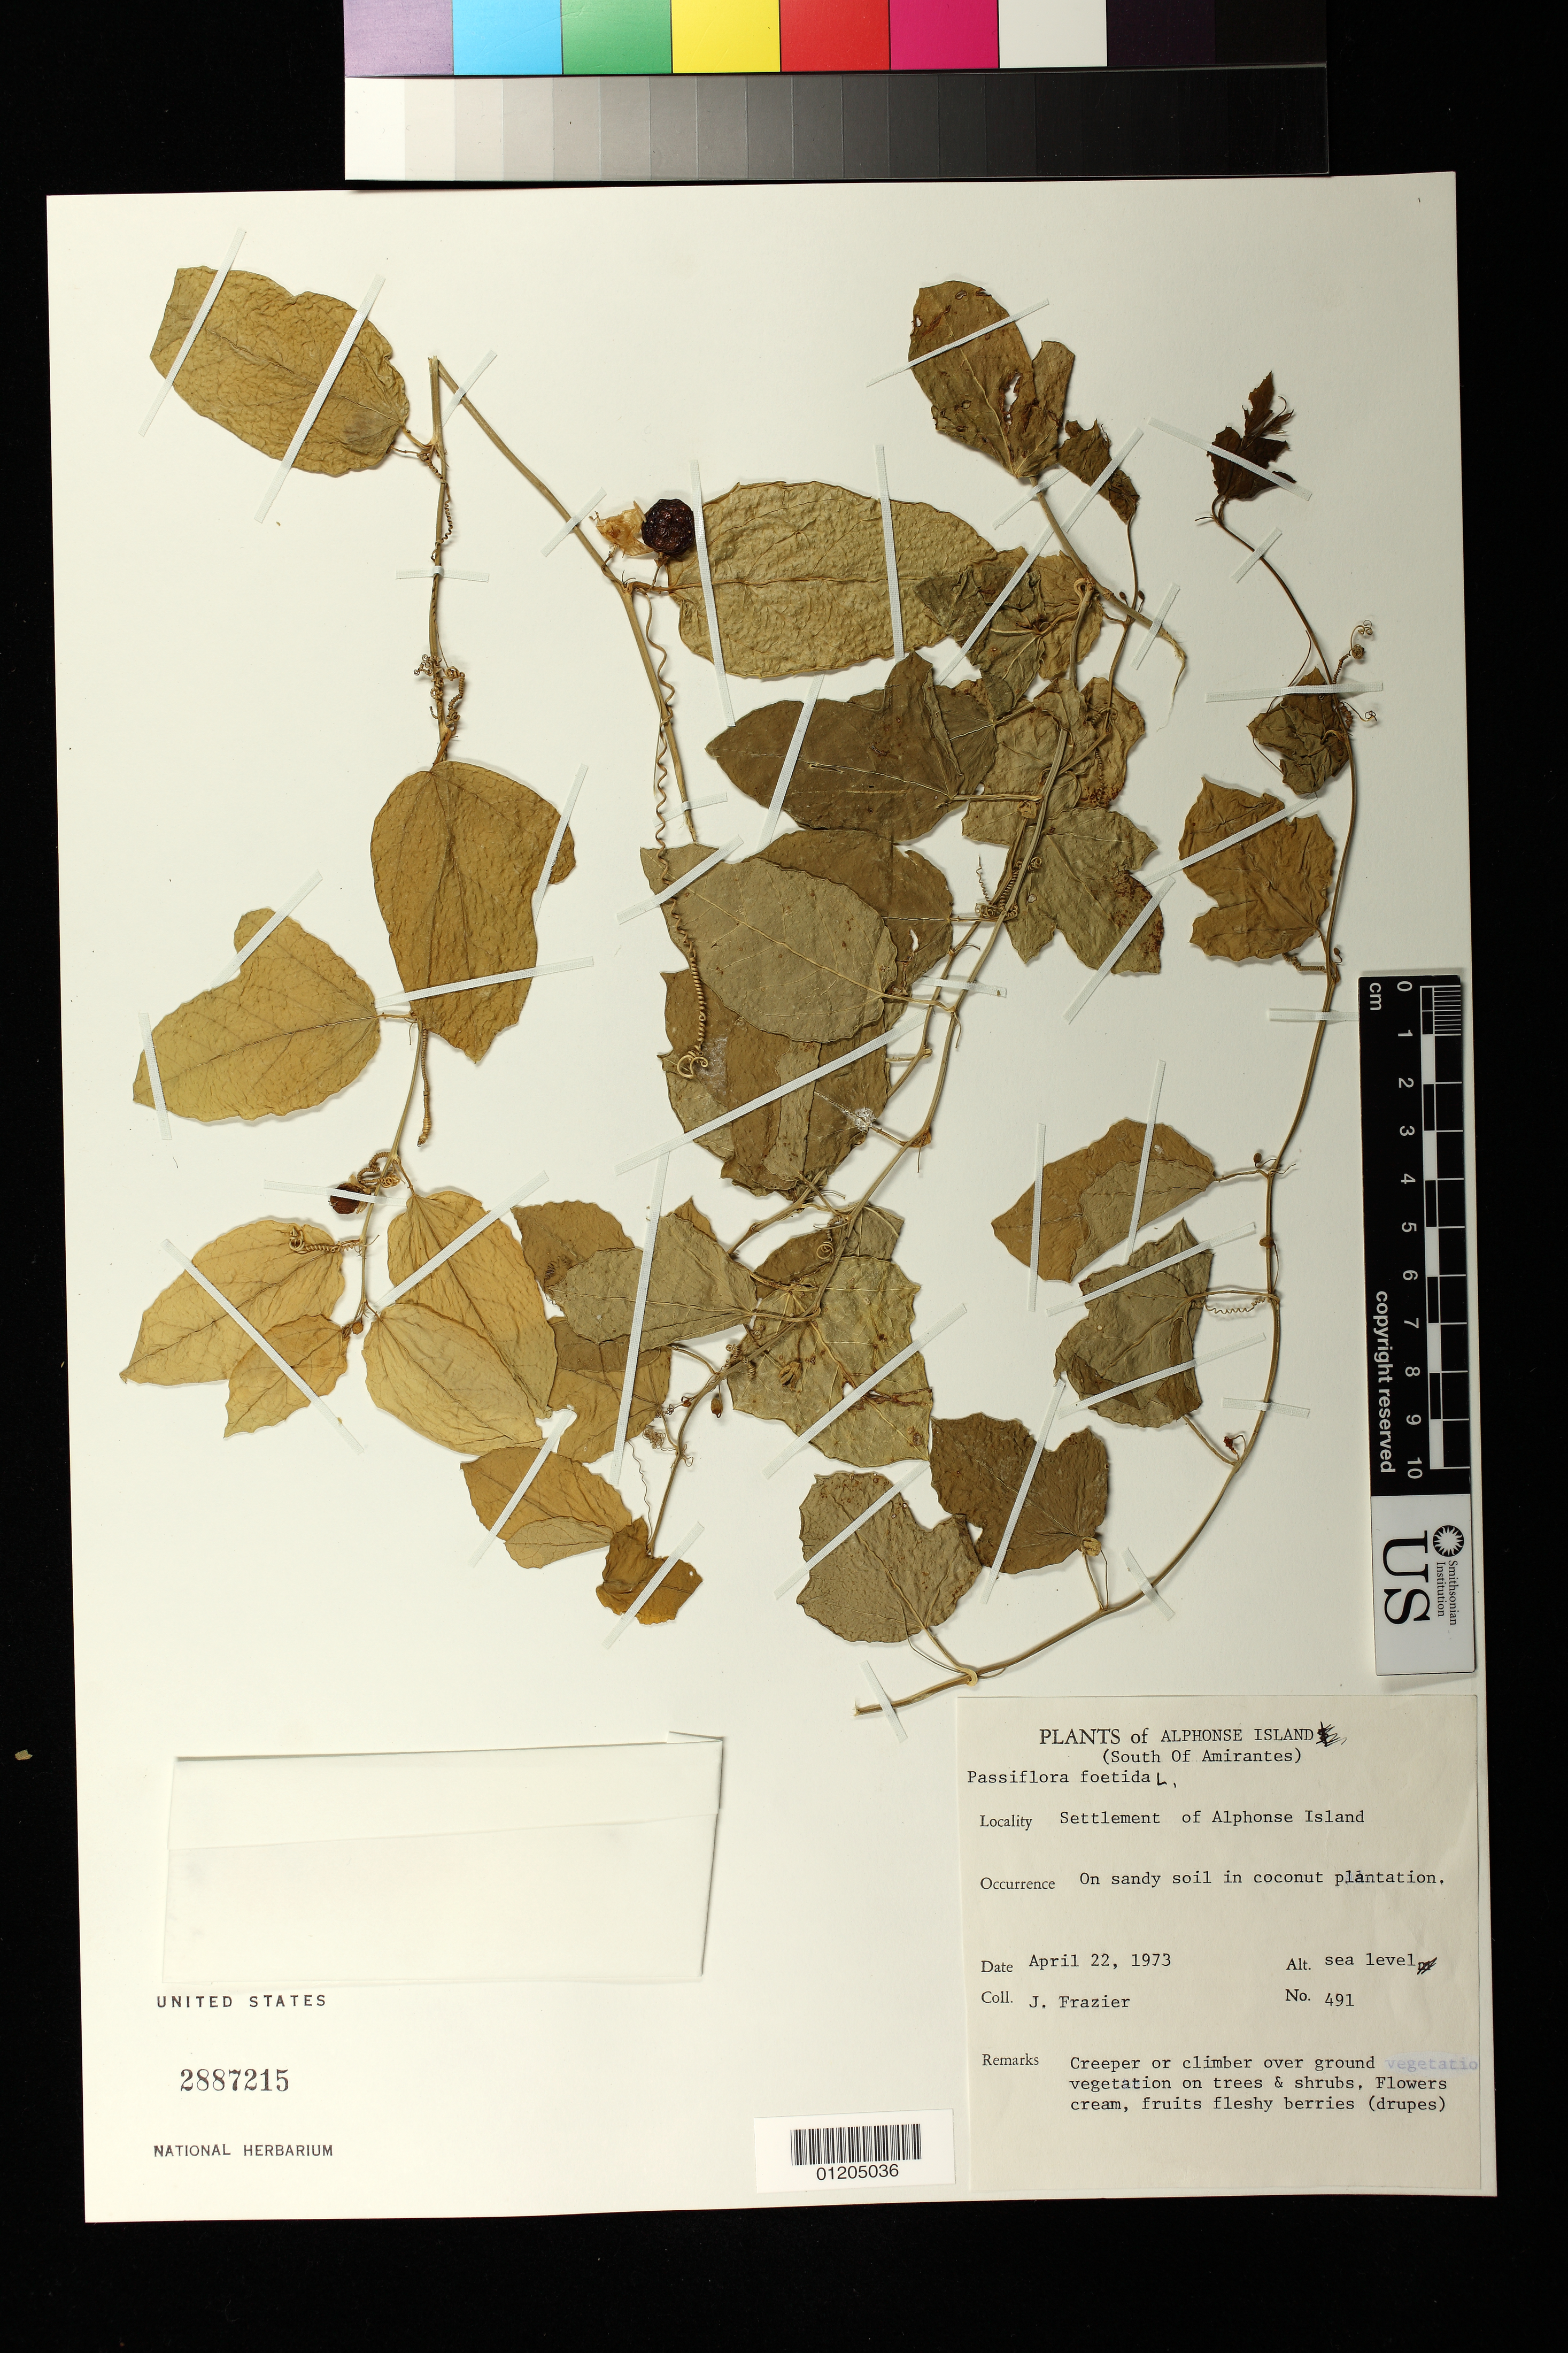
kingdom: Plantae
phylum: Tracheophyta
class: Magnoliopsida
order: Malpighiales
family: Passifloraceae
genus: Passiflora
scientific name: Passiflora foetida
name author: L.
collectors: J. Frazier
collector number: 491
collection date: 1973-04-22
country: Seychelles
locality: ALPHONSE ISLAND (South of Amirantes) Settlement of Alphonse Island. Sea level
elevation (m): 0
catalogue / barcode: US 2887215